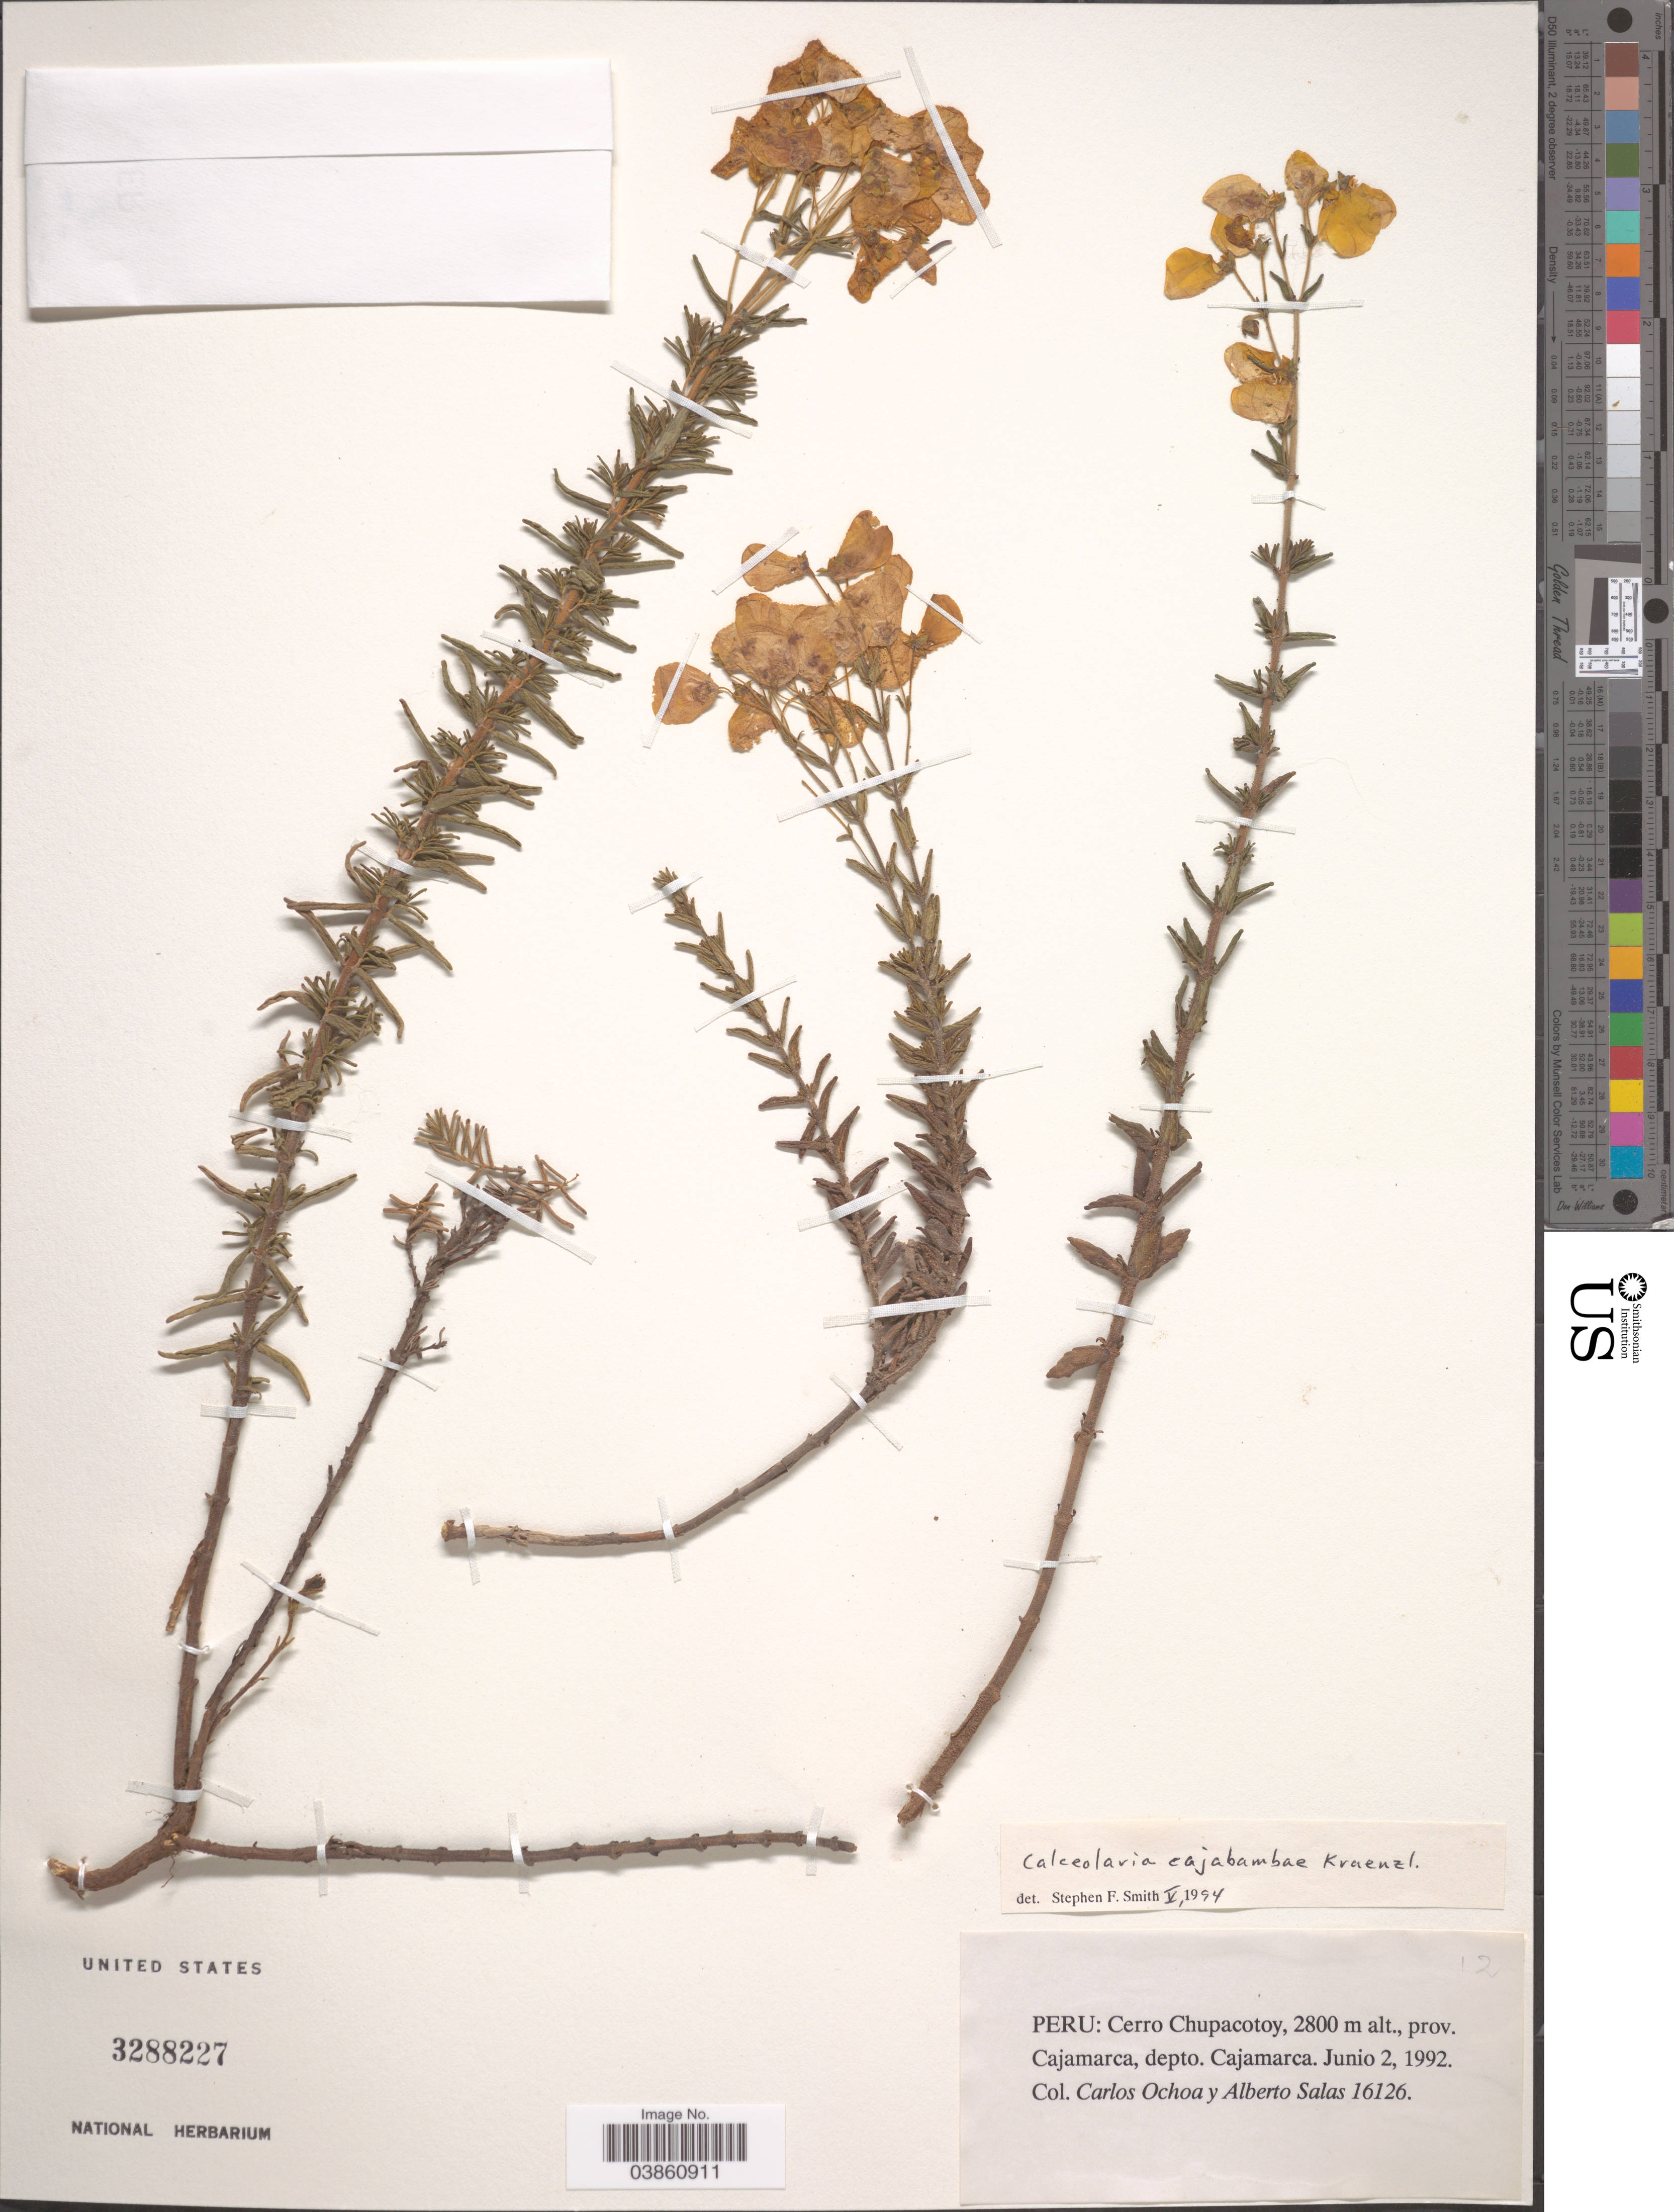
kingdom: Plantae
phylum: Tracheophyta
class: Magnoliopsida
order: Lamiales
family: Calceolariaceae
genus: Calceolaria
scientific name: Calceolaria cajabambae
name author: Kraenzl.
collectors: C. Ochoa & A. Salas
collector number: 16126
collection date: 1992-06-02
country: Peru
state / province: Cajamarca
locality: Cerro Chupacotoy, prov. Cajamarca, depto. Cajamarca.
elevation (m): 2800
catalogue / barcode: US 3288227